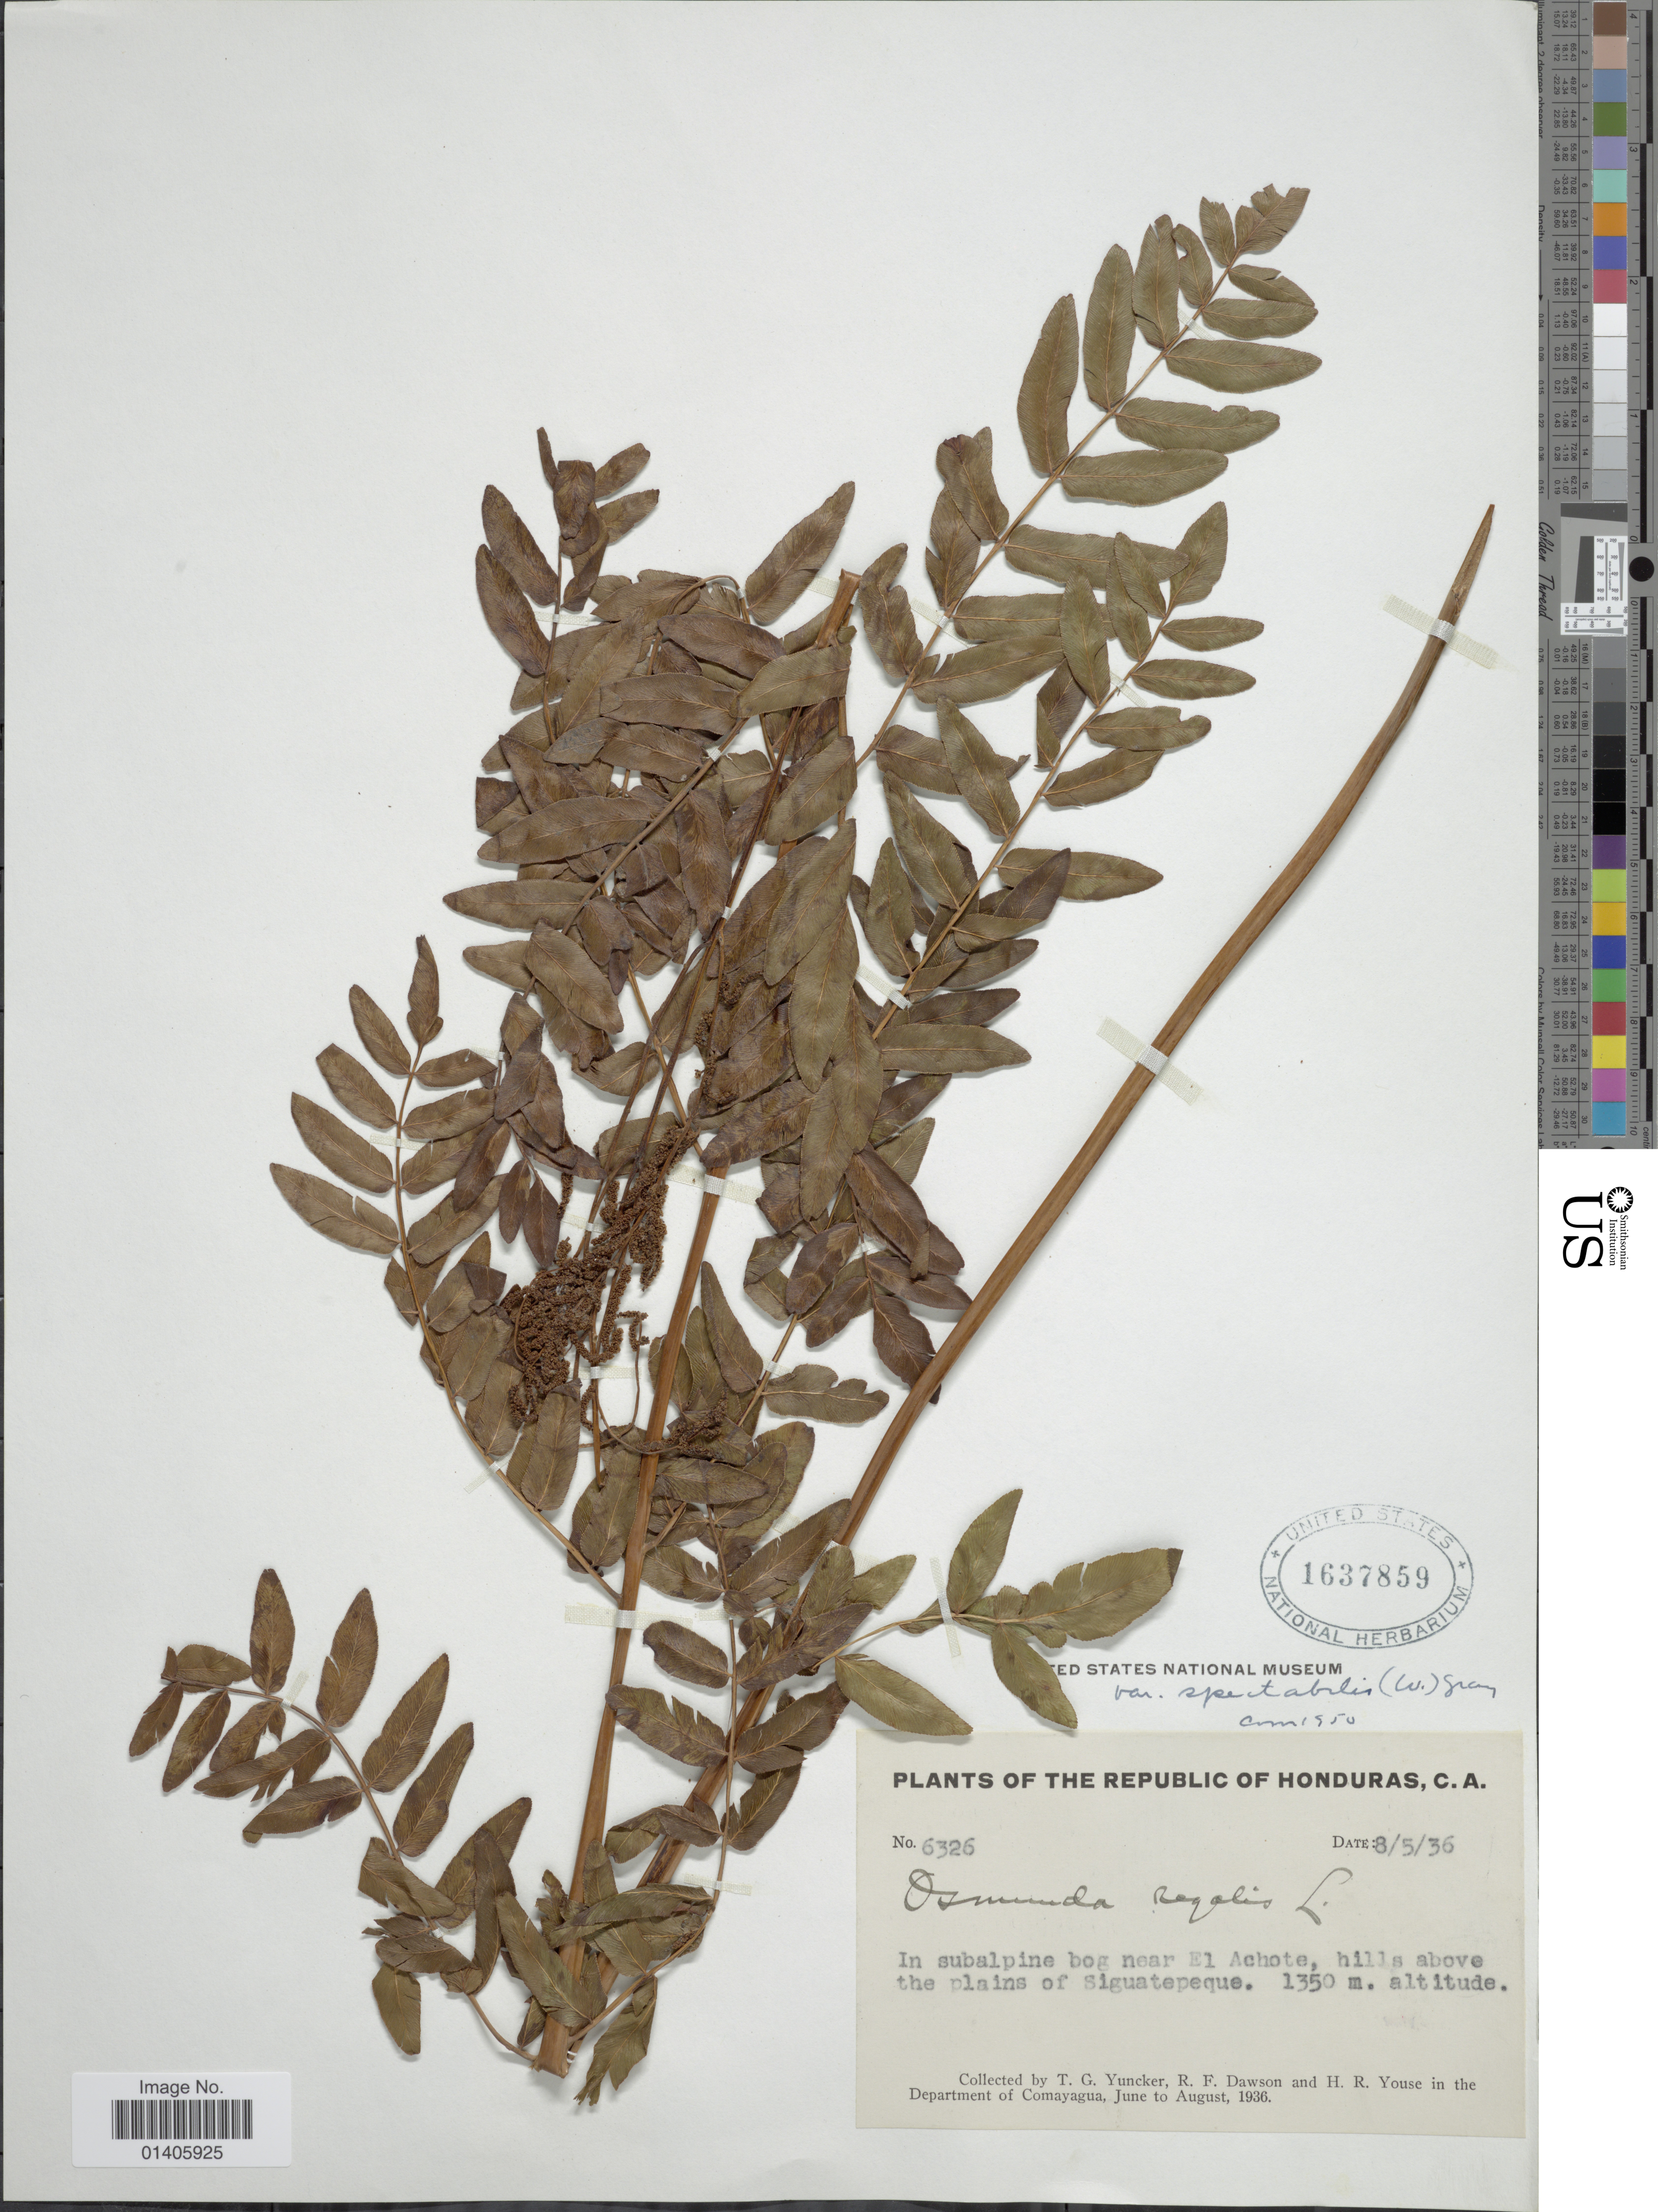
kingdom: Plantae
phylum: Tracheophyta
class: Polypodiopsida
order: Osmundales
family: Osmundaceae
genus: Osmunda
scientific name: Osmunda regalis var. spectabilis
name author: (Willd.) A. Gray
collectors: T. G. Yuncker, R. F. Dawson & H. Youse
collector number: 6326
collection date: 1936-05-08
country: Honduras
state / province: Comayagua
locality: The Republic of Honduras, In subalpine bog near El Achote, hills above the plains of Siguatepeque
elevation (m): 1350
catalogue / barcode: US 1637859